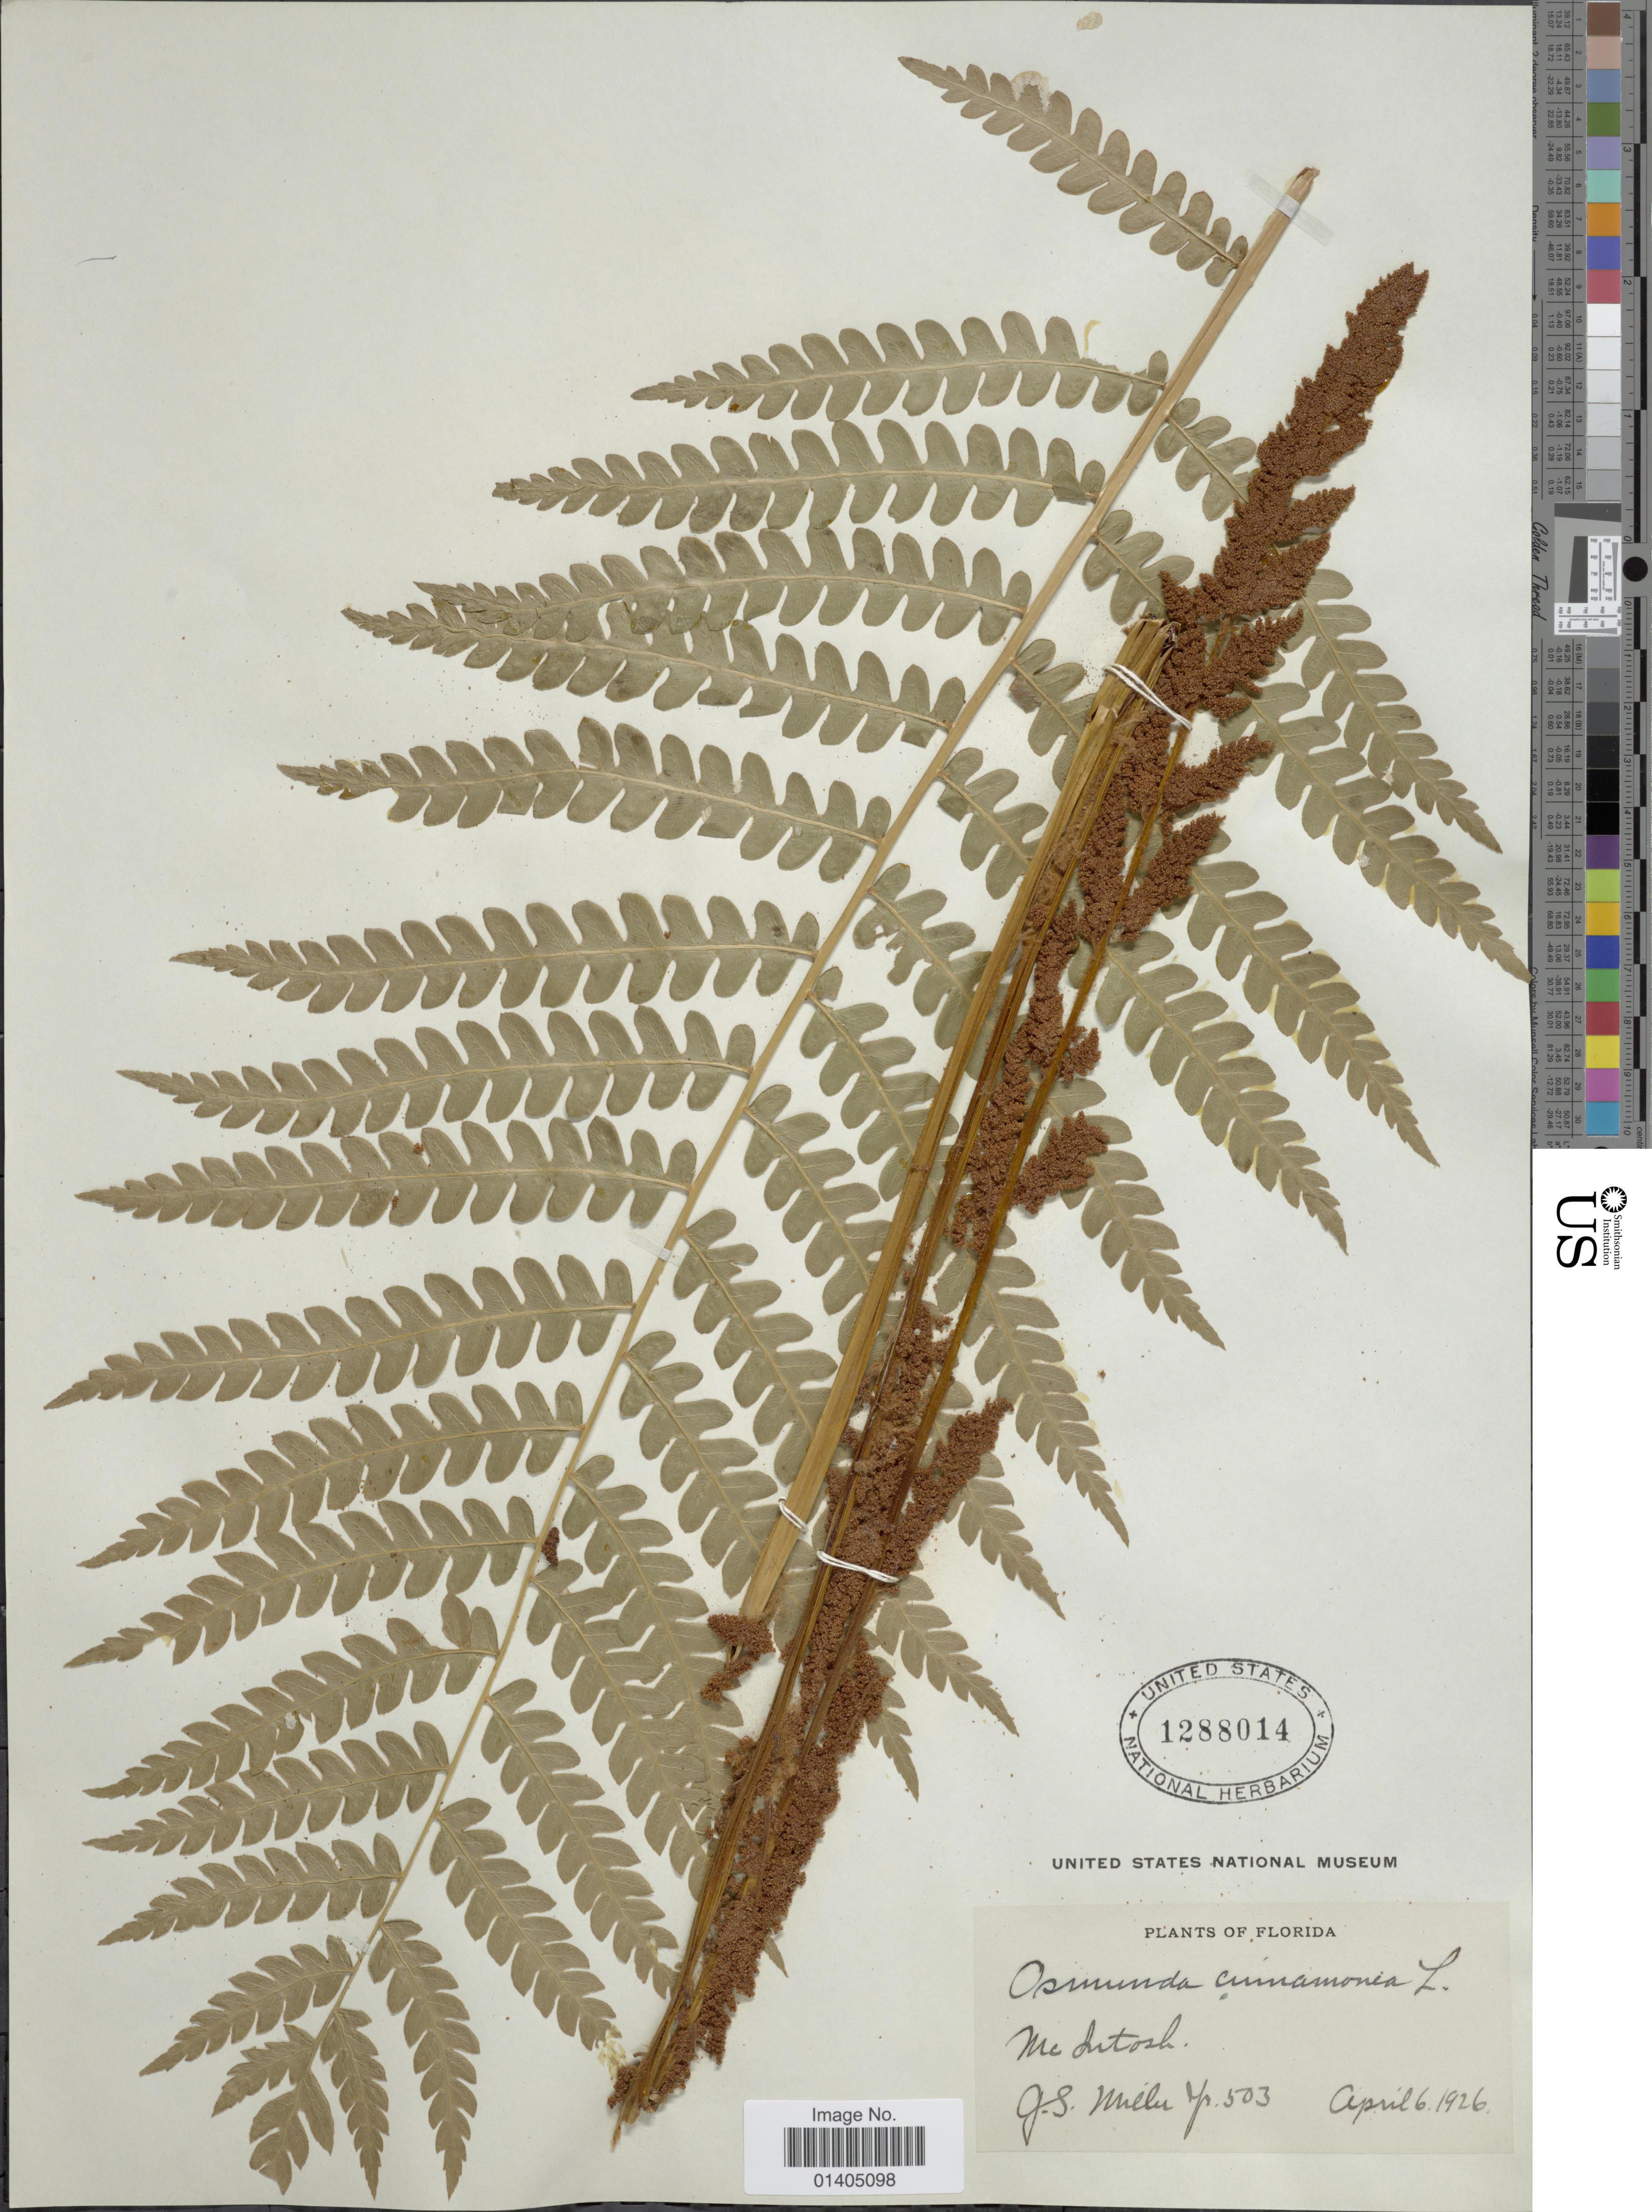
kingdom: Plantae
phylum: Tracheophyta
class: Polypodiopsida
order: Osmundales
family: Osmundaceae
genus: Osmundastrum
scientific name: Osmundastrum cinnamomeum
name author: (L.) C. Presl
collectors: G. S. Miller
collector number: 503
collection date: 1926-04-06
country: United States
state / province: Florida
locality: McIntosh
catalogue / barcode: US 1288014